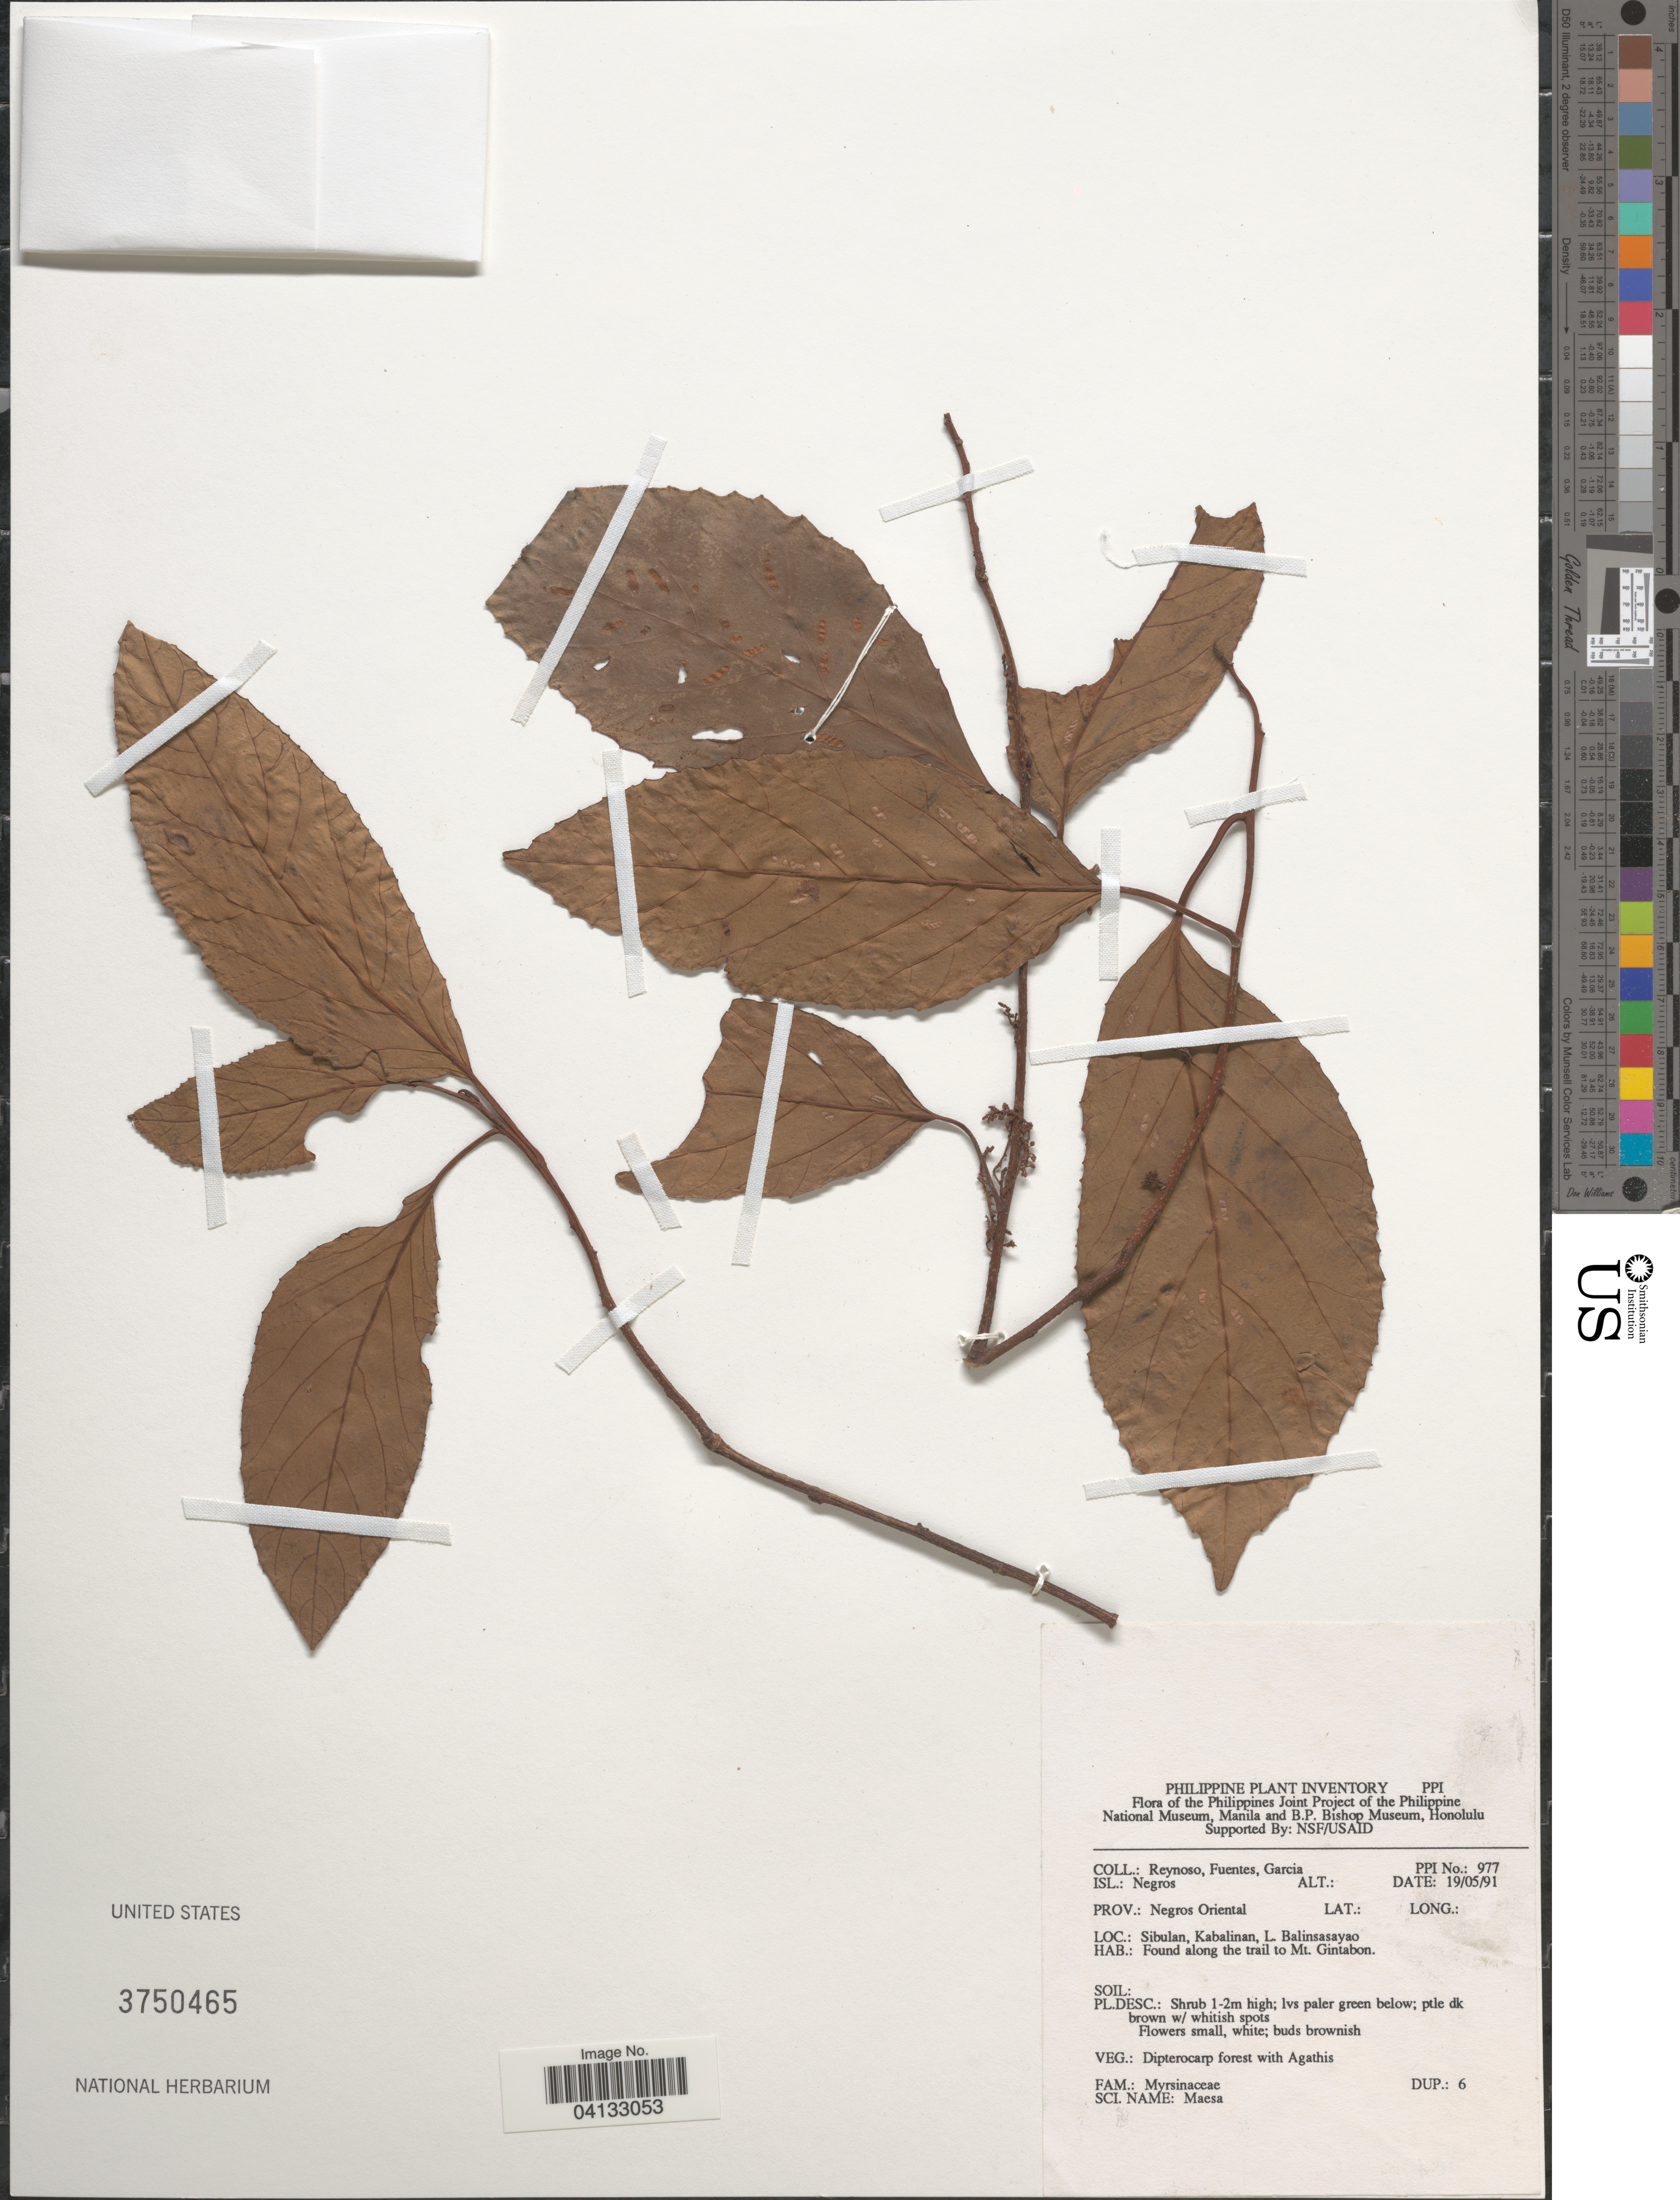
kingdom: Plantae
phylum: Tracheophyta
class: Magnoliopsida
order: Ericales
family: Primulaceae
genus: Maesa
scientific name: Maesa sp.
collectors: E. Reynoso, -. Fuentes & H. Garcia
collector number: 977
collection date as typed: Transcribed d/m/y: 19/5/91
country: Philippines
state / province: Central Visayas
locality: Isl.: Negros. Prov.: Negros Oriental. Sibulan, Kabalinan, L. Balinsasayao. Found along the trail to Mt. Gintabon.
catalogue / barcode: US 3750465